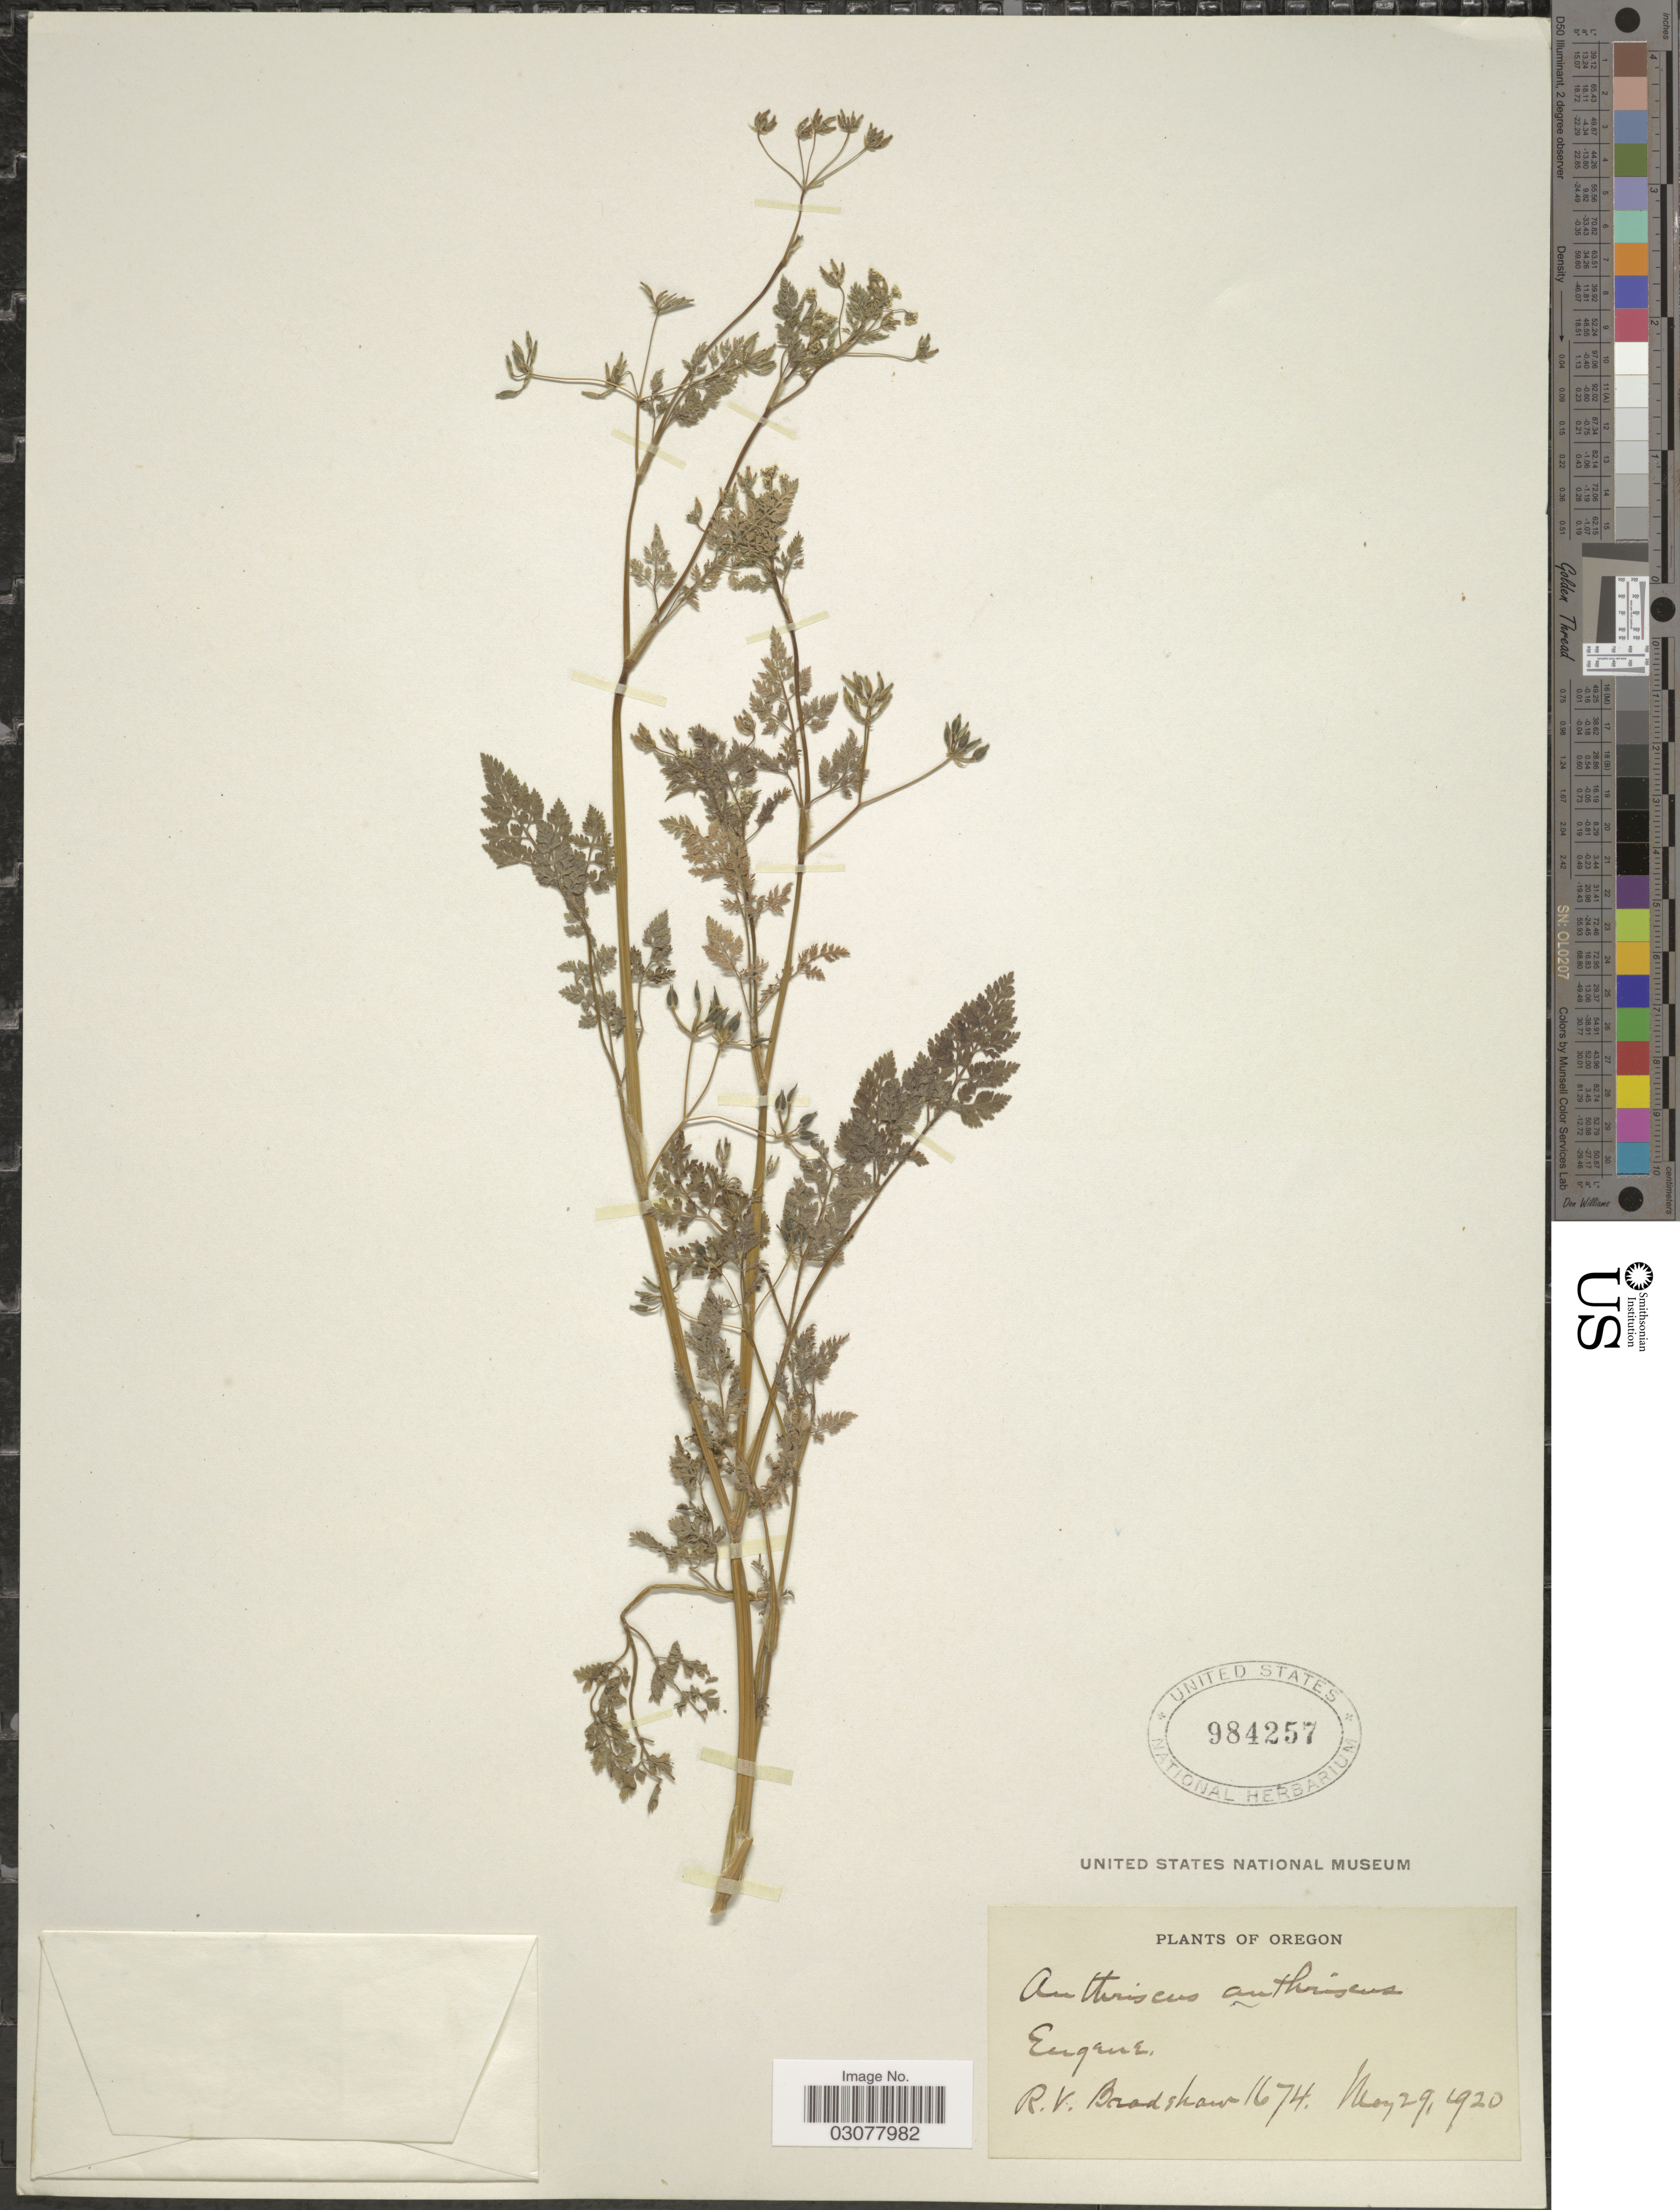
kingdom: Plantae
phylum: Tracheophyta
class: Magnoliopsida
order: Apiales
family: Apiaceae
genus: Anthriscus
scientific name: Anthriscus caucalis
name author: M. Bieb.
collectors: R. Bradshaw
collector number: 1674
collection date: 1920-05-29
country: United States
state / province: Oregon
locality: Eugene.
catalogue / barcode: US 984257